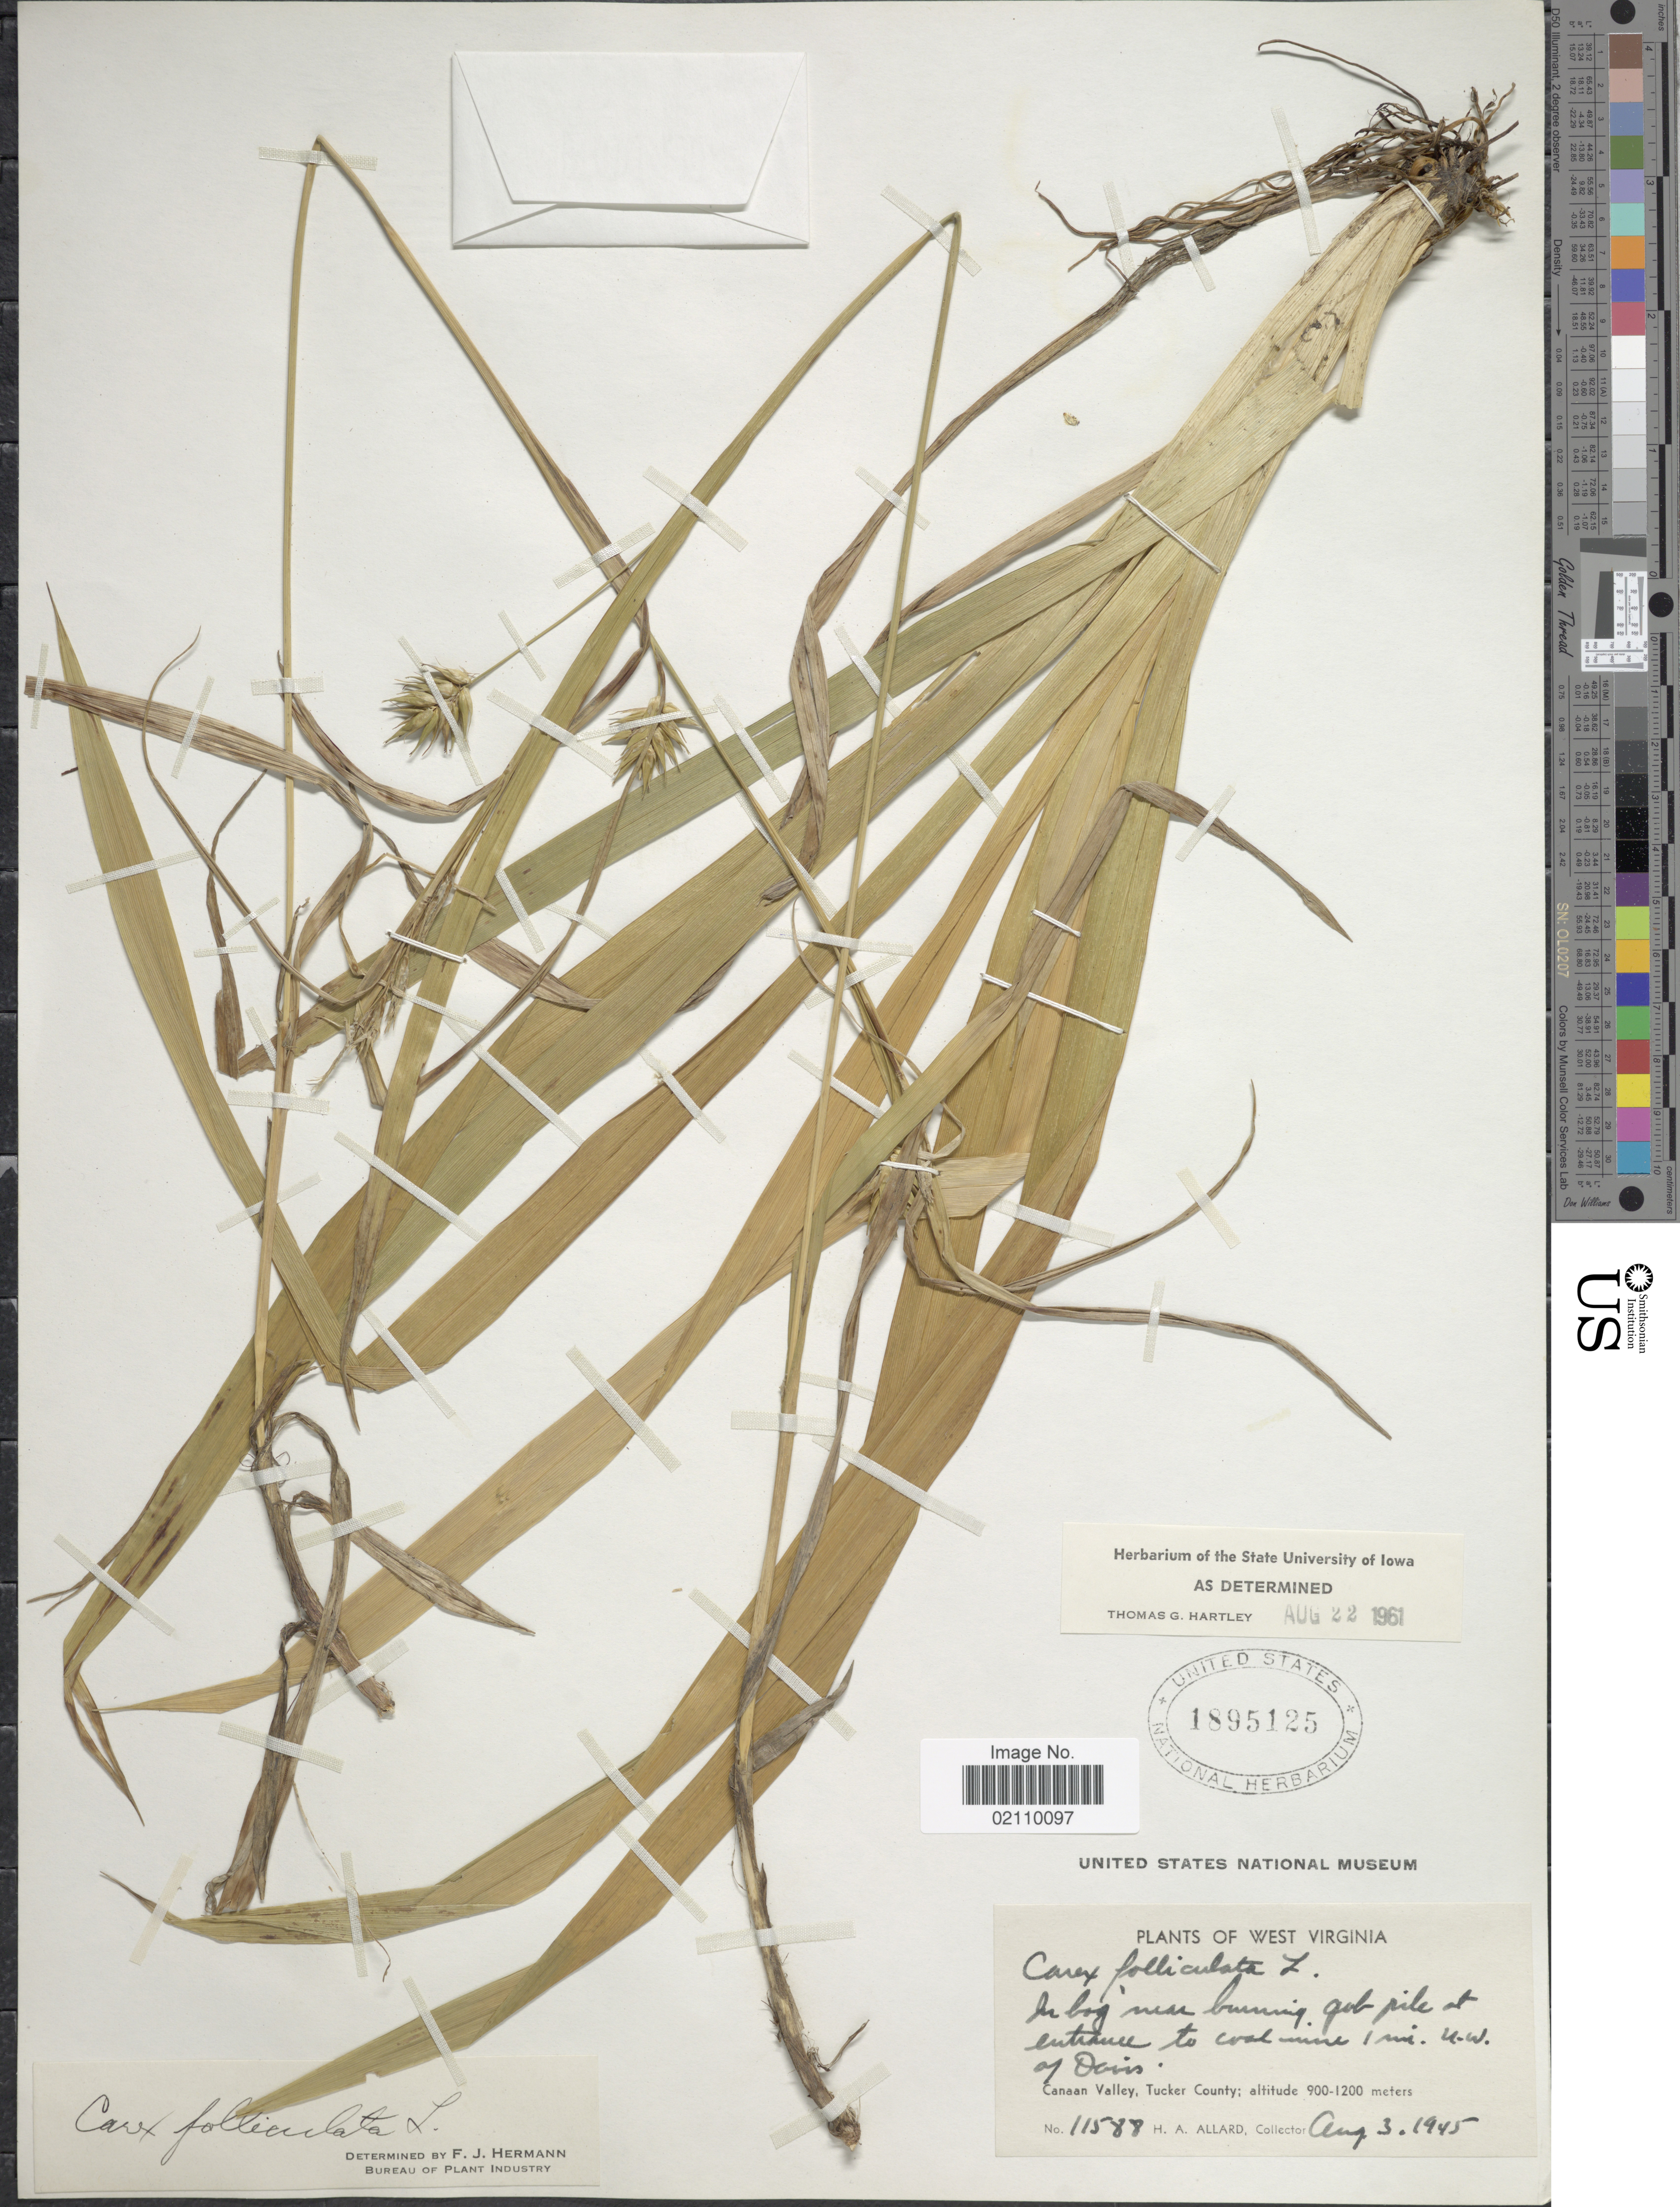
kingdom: Plantae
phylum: Tracheophyta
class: Liliopsida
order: Poales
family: Cyperaceae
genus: Carex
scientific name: Carex folliculata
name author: L.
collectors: H. A. Allard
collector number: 11588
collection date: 1945-08-03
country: United States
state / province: West Virginia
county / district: Tucker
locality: In bog near burning gob pile at entrance to coal mine 1 mile n.w. of Davis, Canaan Valley, Tucker County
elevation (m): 900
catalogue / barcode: US 1895125